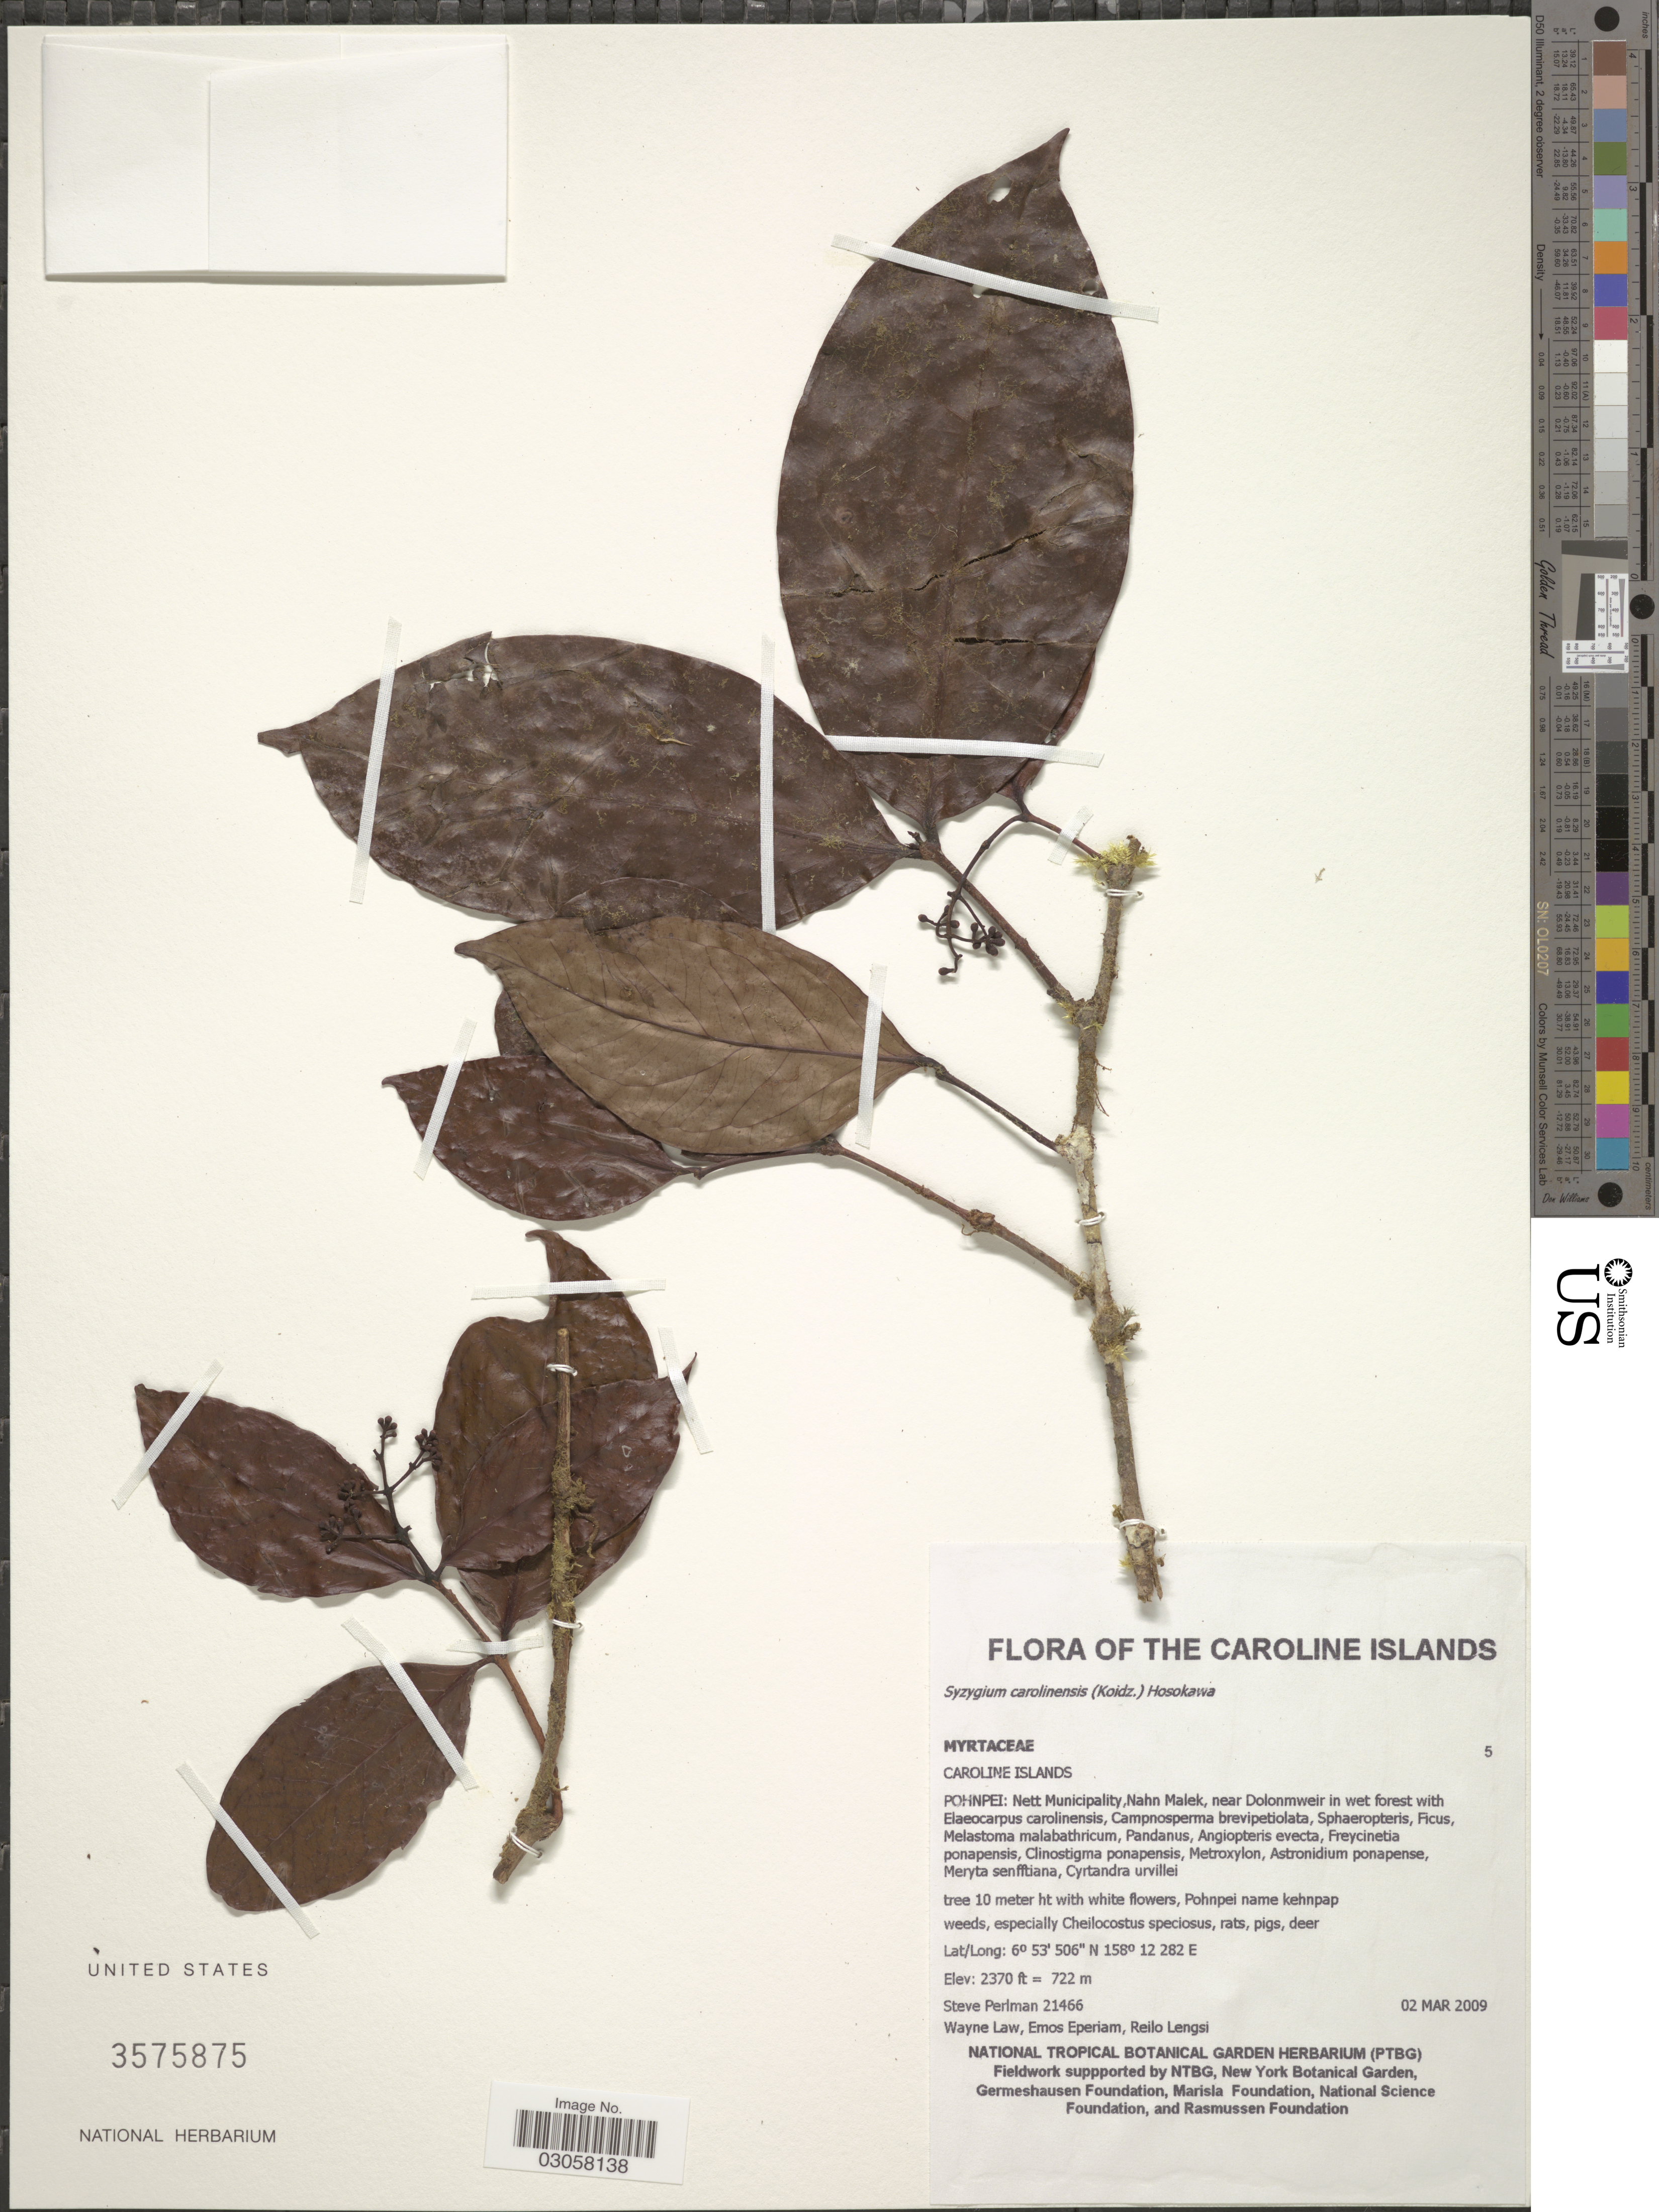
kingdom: Plantae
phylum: Tracheophyta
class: Magnoliopsida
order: Myrtales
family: Myrtaceae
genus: Syzygium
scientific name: Syzygium carolinense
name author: (Koidz.) Hosok.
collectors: S. Perlman, W. Law, E. Eperiam & R. Lengsi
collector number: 21466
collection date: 2009-03-02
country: Micronesia, Federated States of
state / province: Pohnpei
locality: Caroline Islands. Pohnpei: Nett Municipality, Nahn Malek, near Dolonmweir.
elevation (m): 722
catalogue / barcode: US 3575875